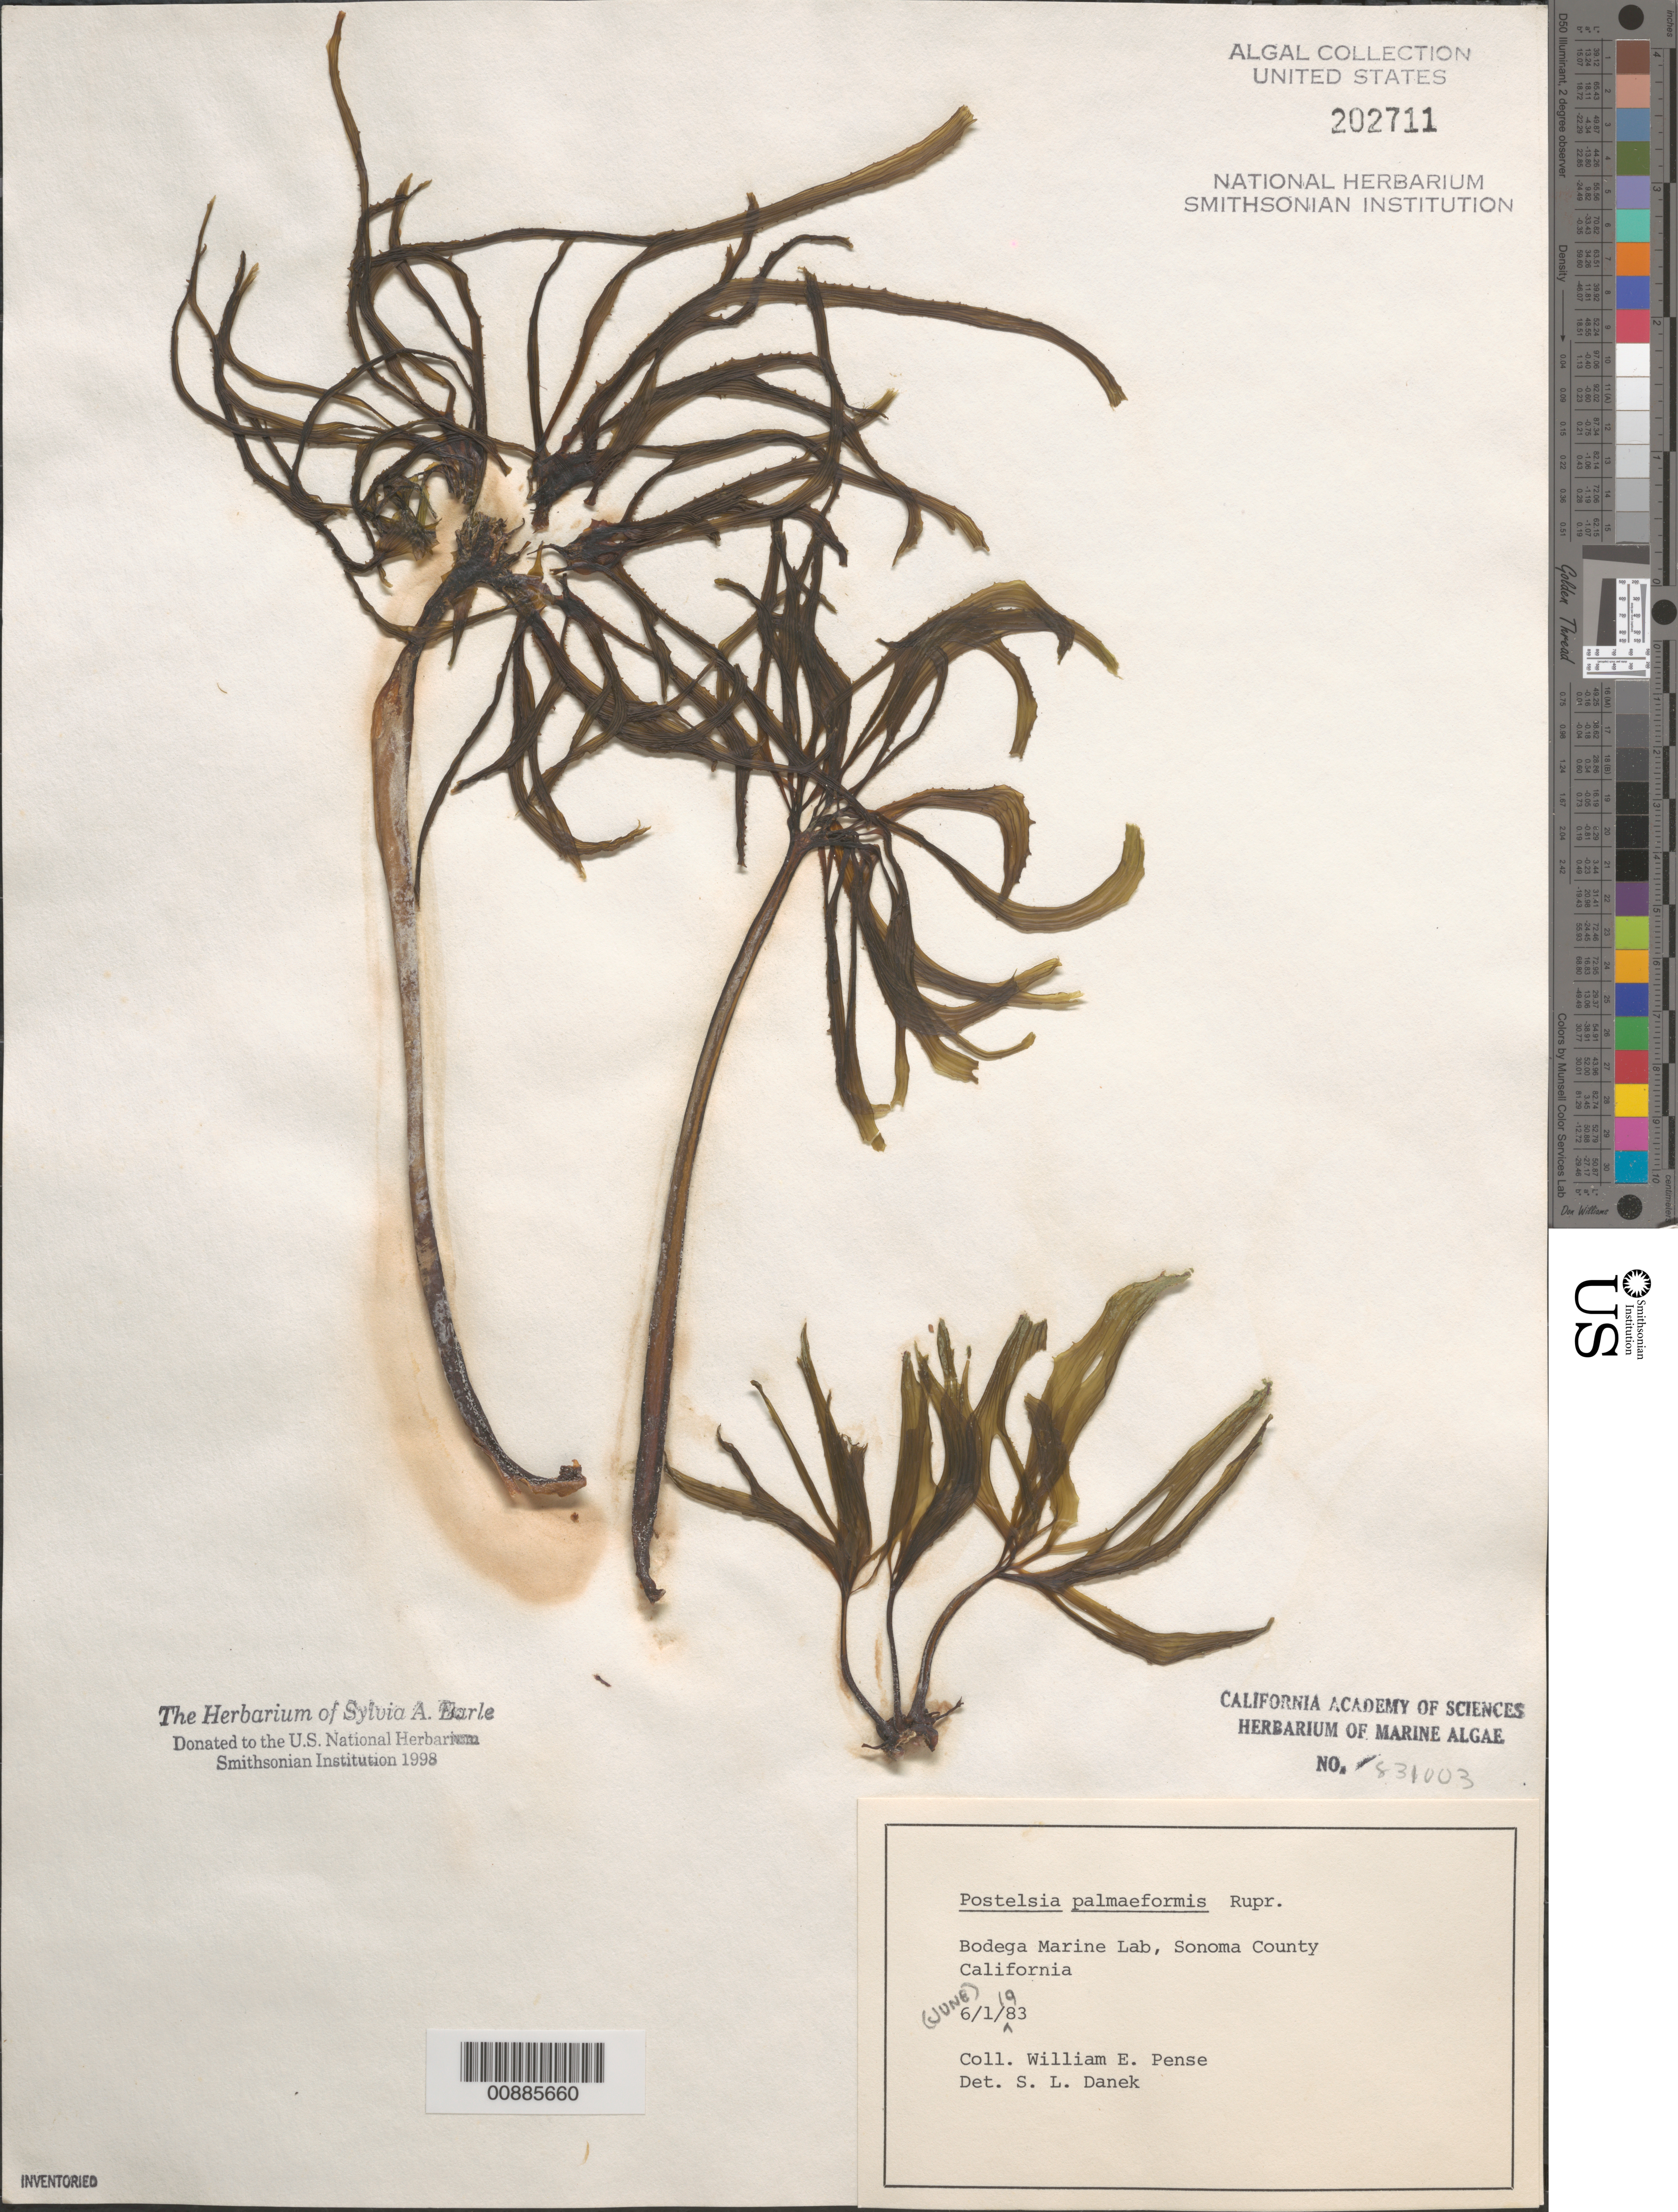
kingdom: Chromista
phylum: Ochrophyta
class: Phaeophyceae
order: Laminariales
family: Laminariaceae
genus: Postelsia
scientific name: Postelsia palmaeformis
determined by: Danek, S. L.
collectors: W. Pense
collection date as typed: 01 Jun 1983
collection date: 1983-06-01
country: United States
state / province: California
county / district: Sonoma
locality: Bodega Marine Laboratory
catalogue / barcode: US 202711